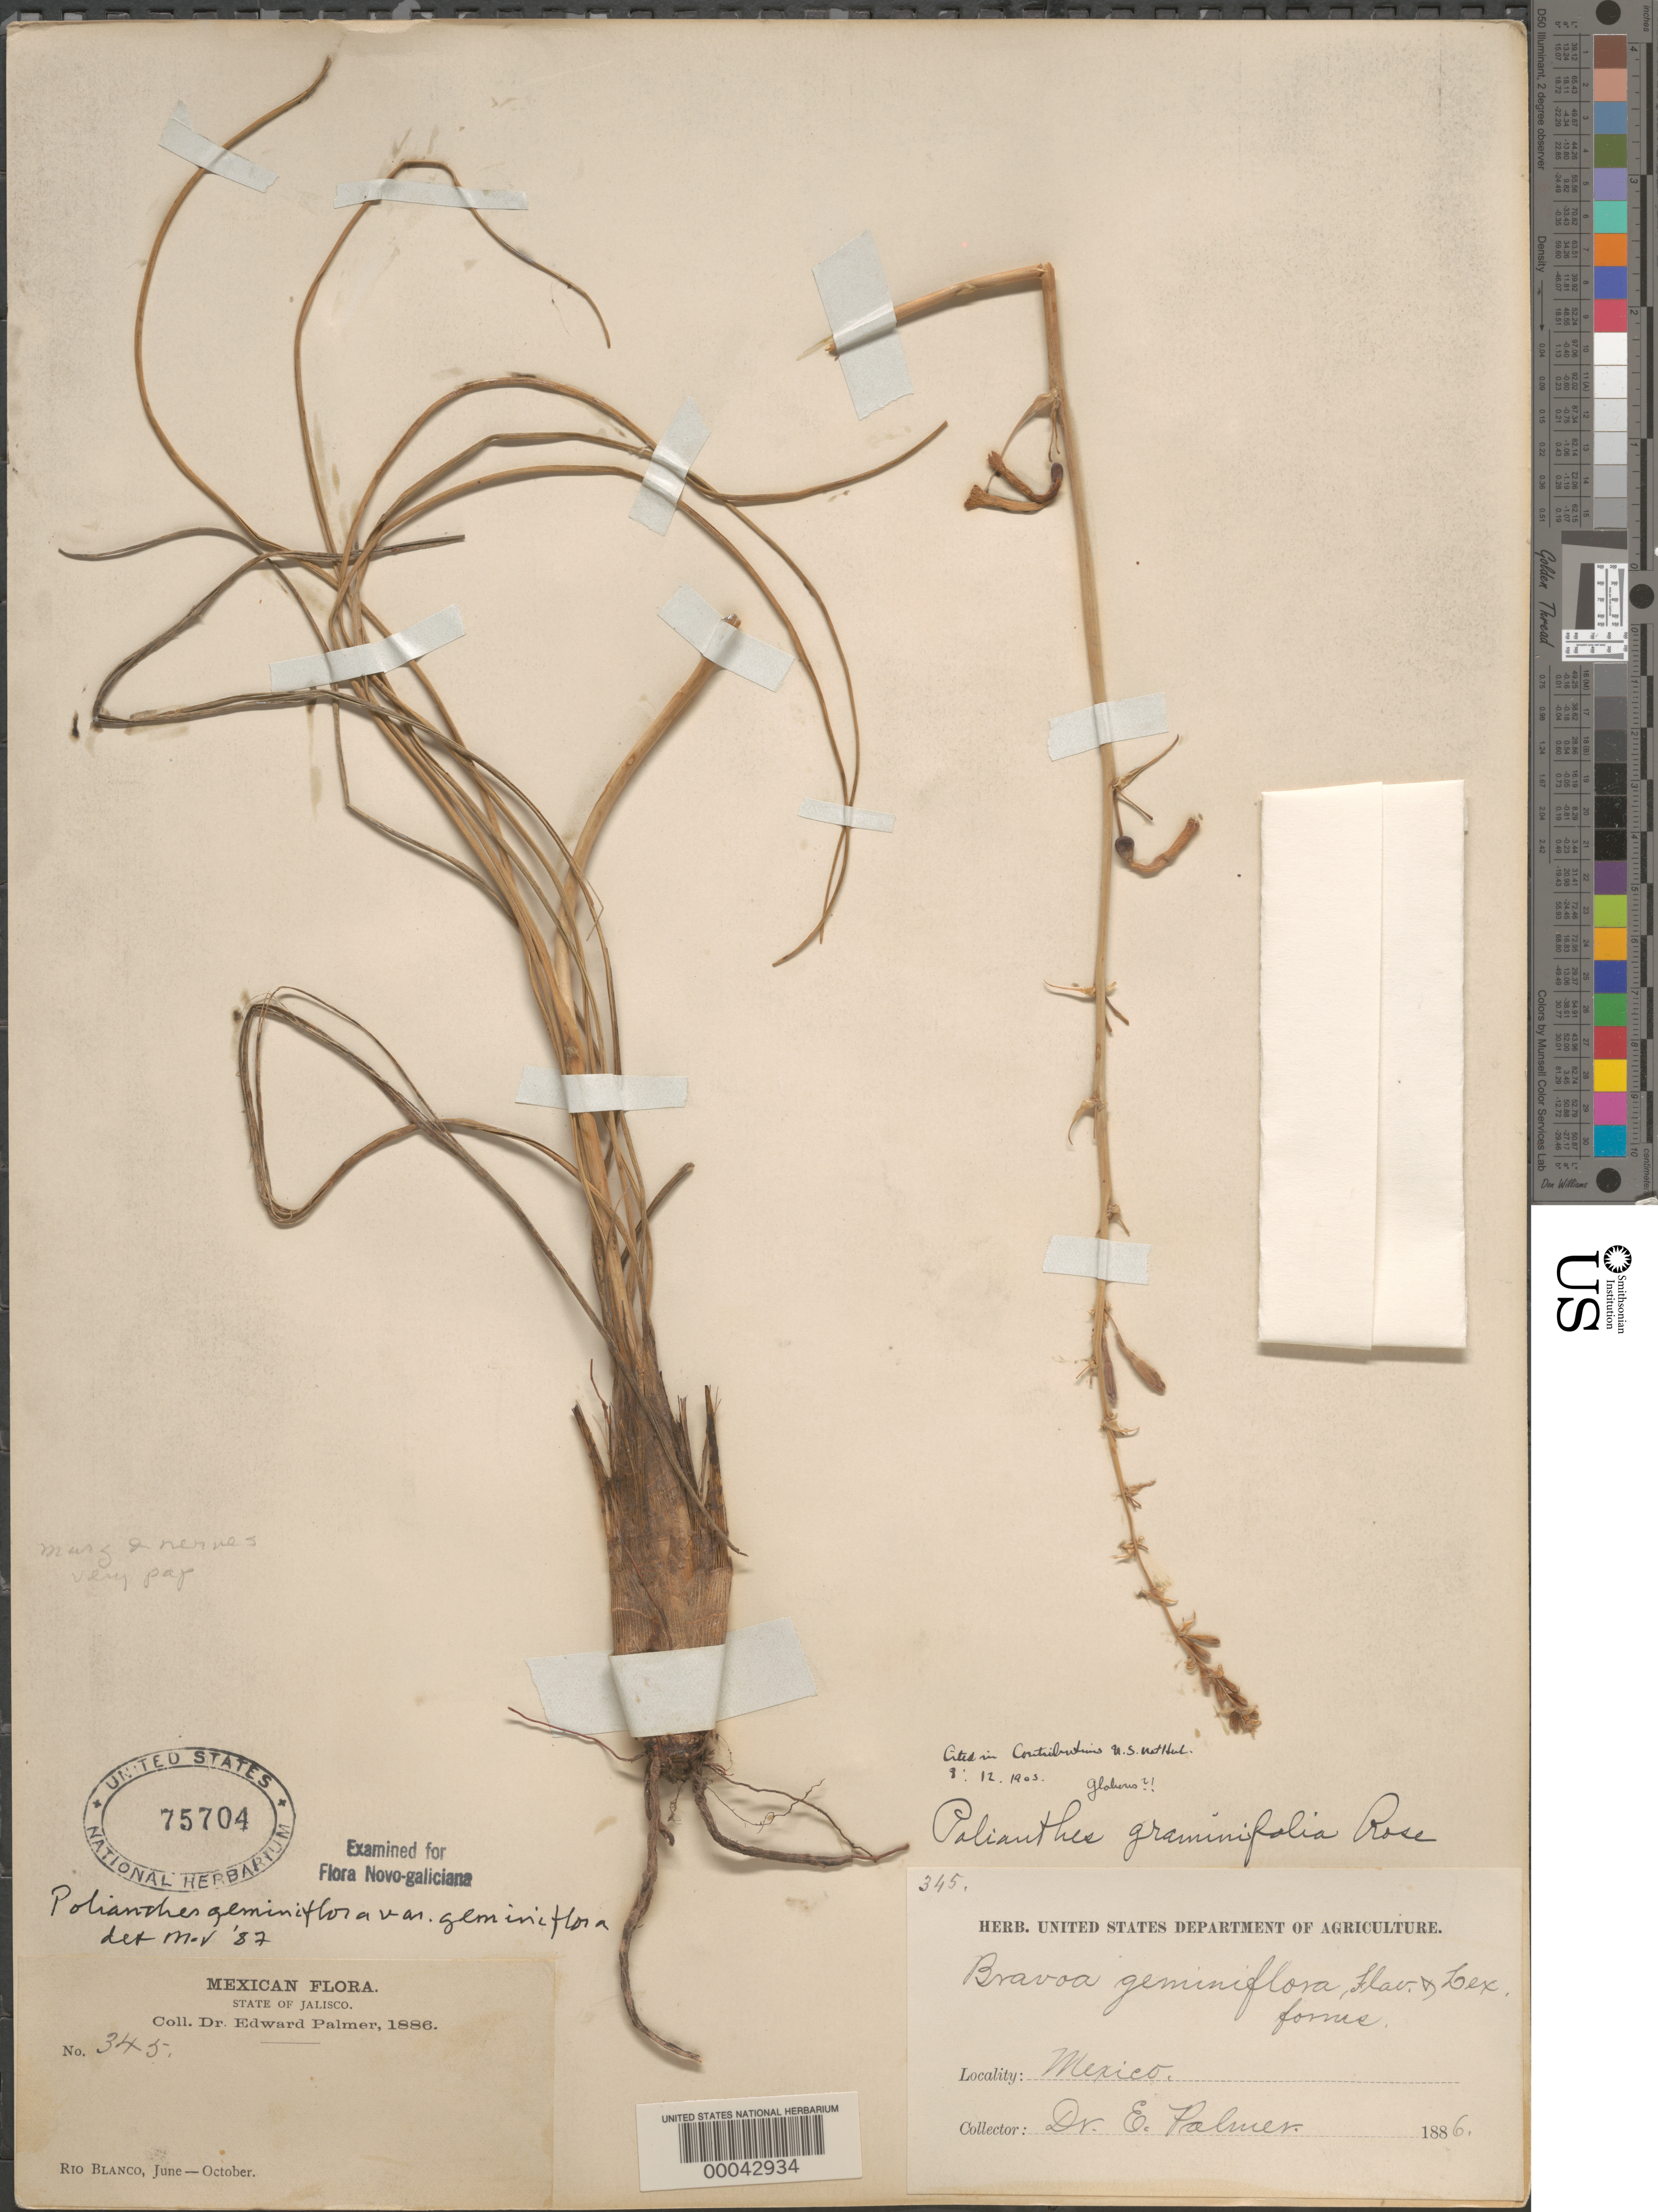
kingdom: Plantae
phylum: Tracheophyta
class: Liliopsida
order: Asparagales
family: Asparagaceae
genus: Polianthes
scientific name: Polianthes geminiflora var. geminiflora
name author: (Lex.) Rose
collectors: E. Palmer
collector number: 345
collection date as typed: Jun 1886 to -- Oct 1886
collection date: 1886-06/1886-10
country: Mexico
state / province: Jalisco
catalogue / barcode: US 75704